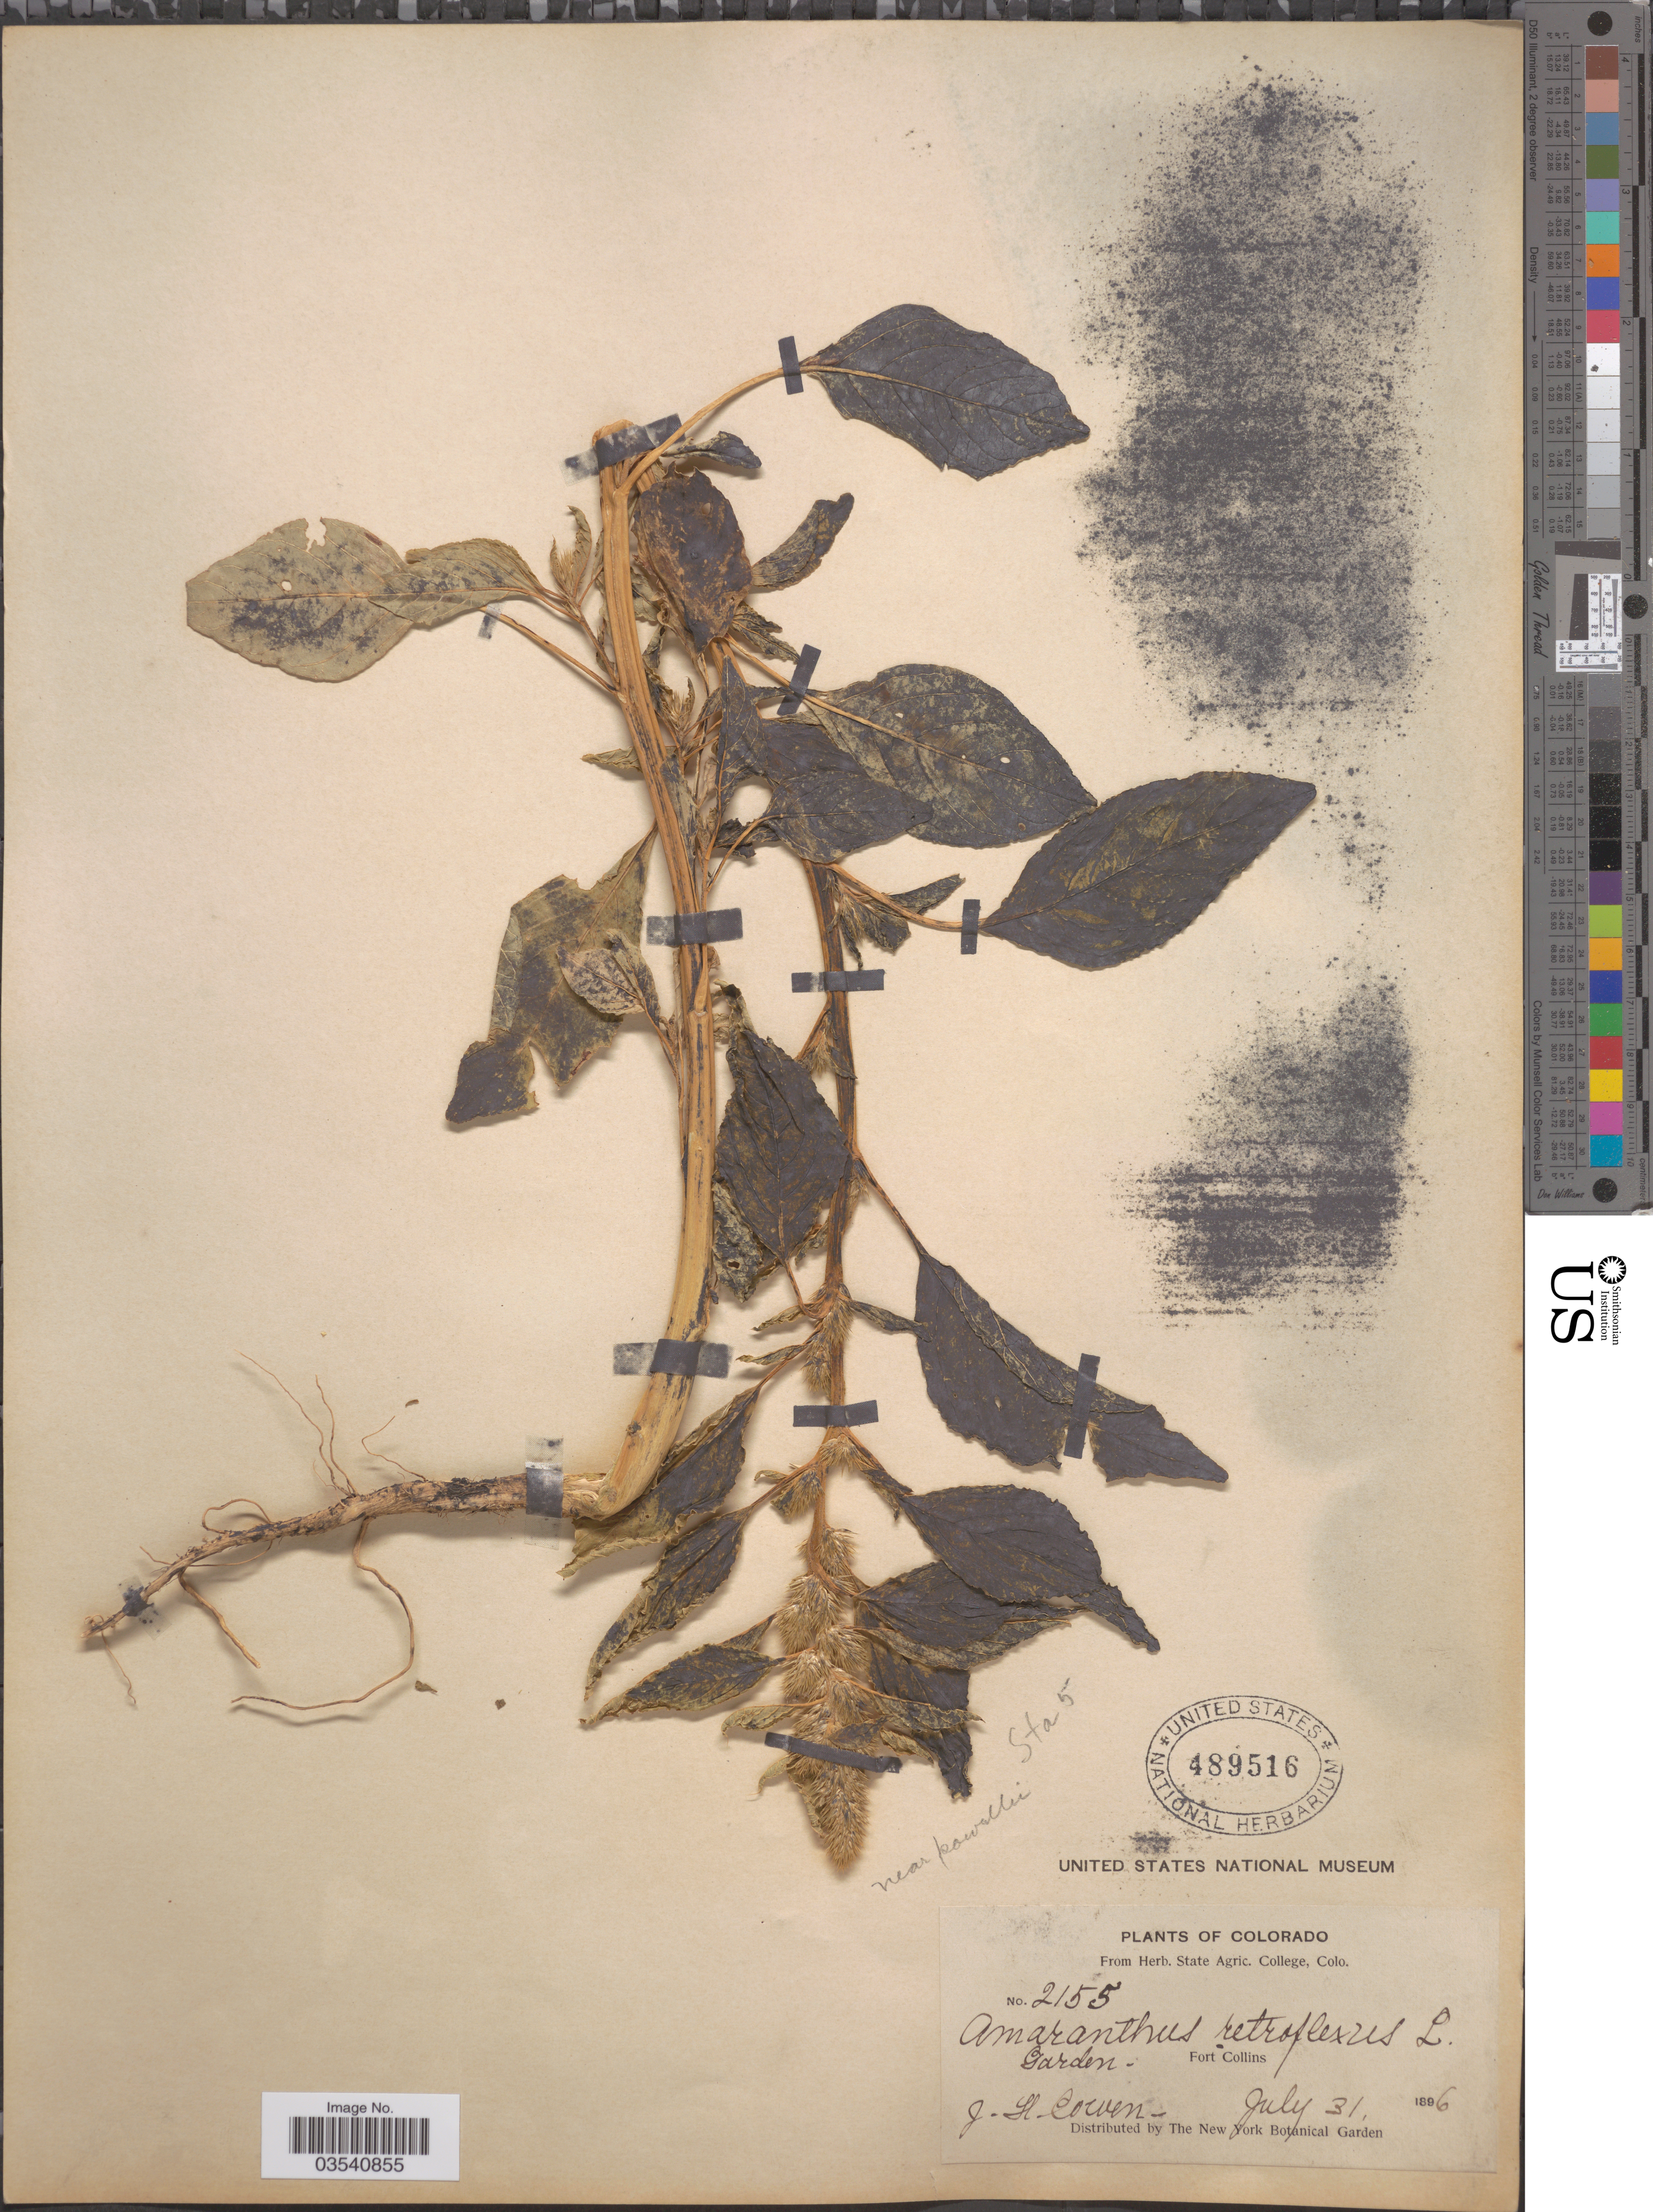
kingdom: Plantae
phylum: Tracheophyta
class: Magnoliopsida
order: Caryophyllales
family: Amaranthaceae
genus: Amaranthus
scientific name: Amaranthus powellii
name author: S. Watson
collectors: J. H. Cowen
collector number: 2155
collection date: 1896-07-31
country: United States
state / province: Colorado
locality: Garden Fort Collins.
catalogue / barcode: US 489516